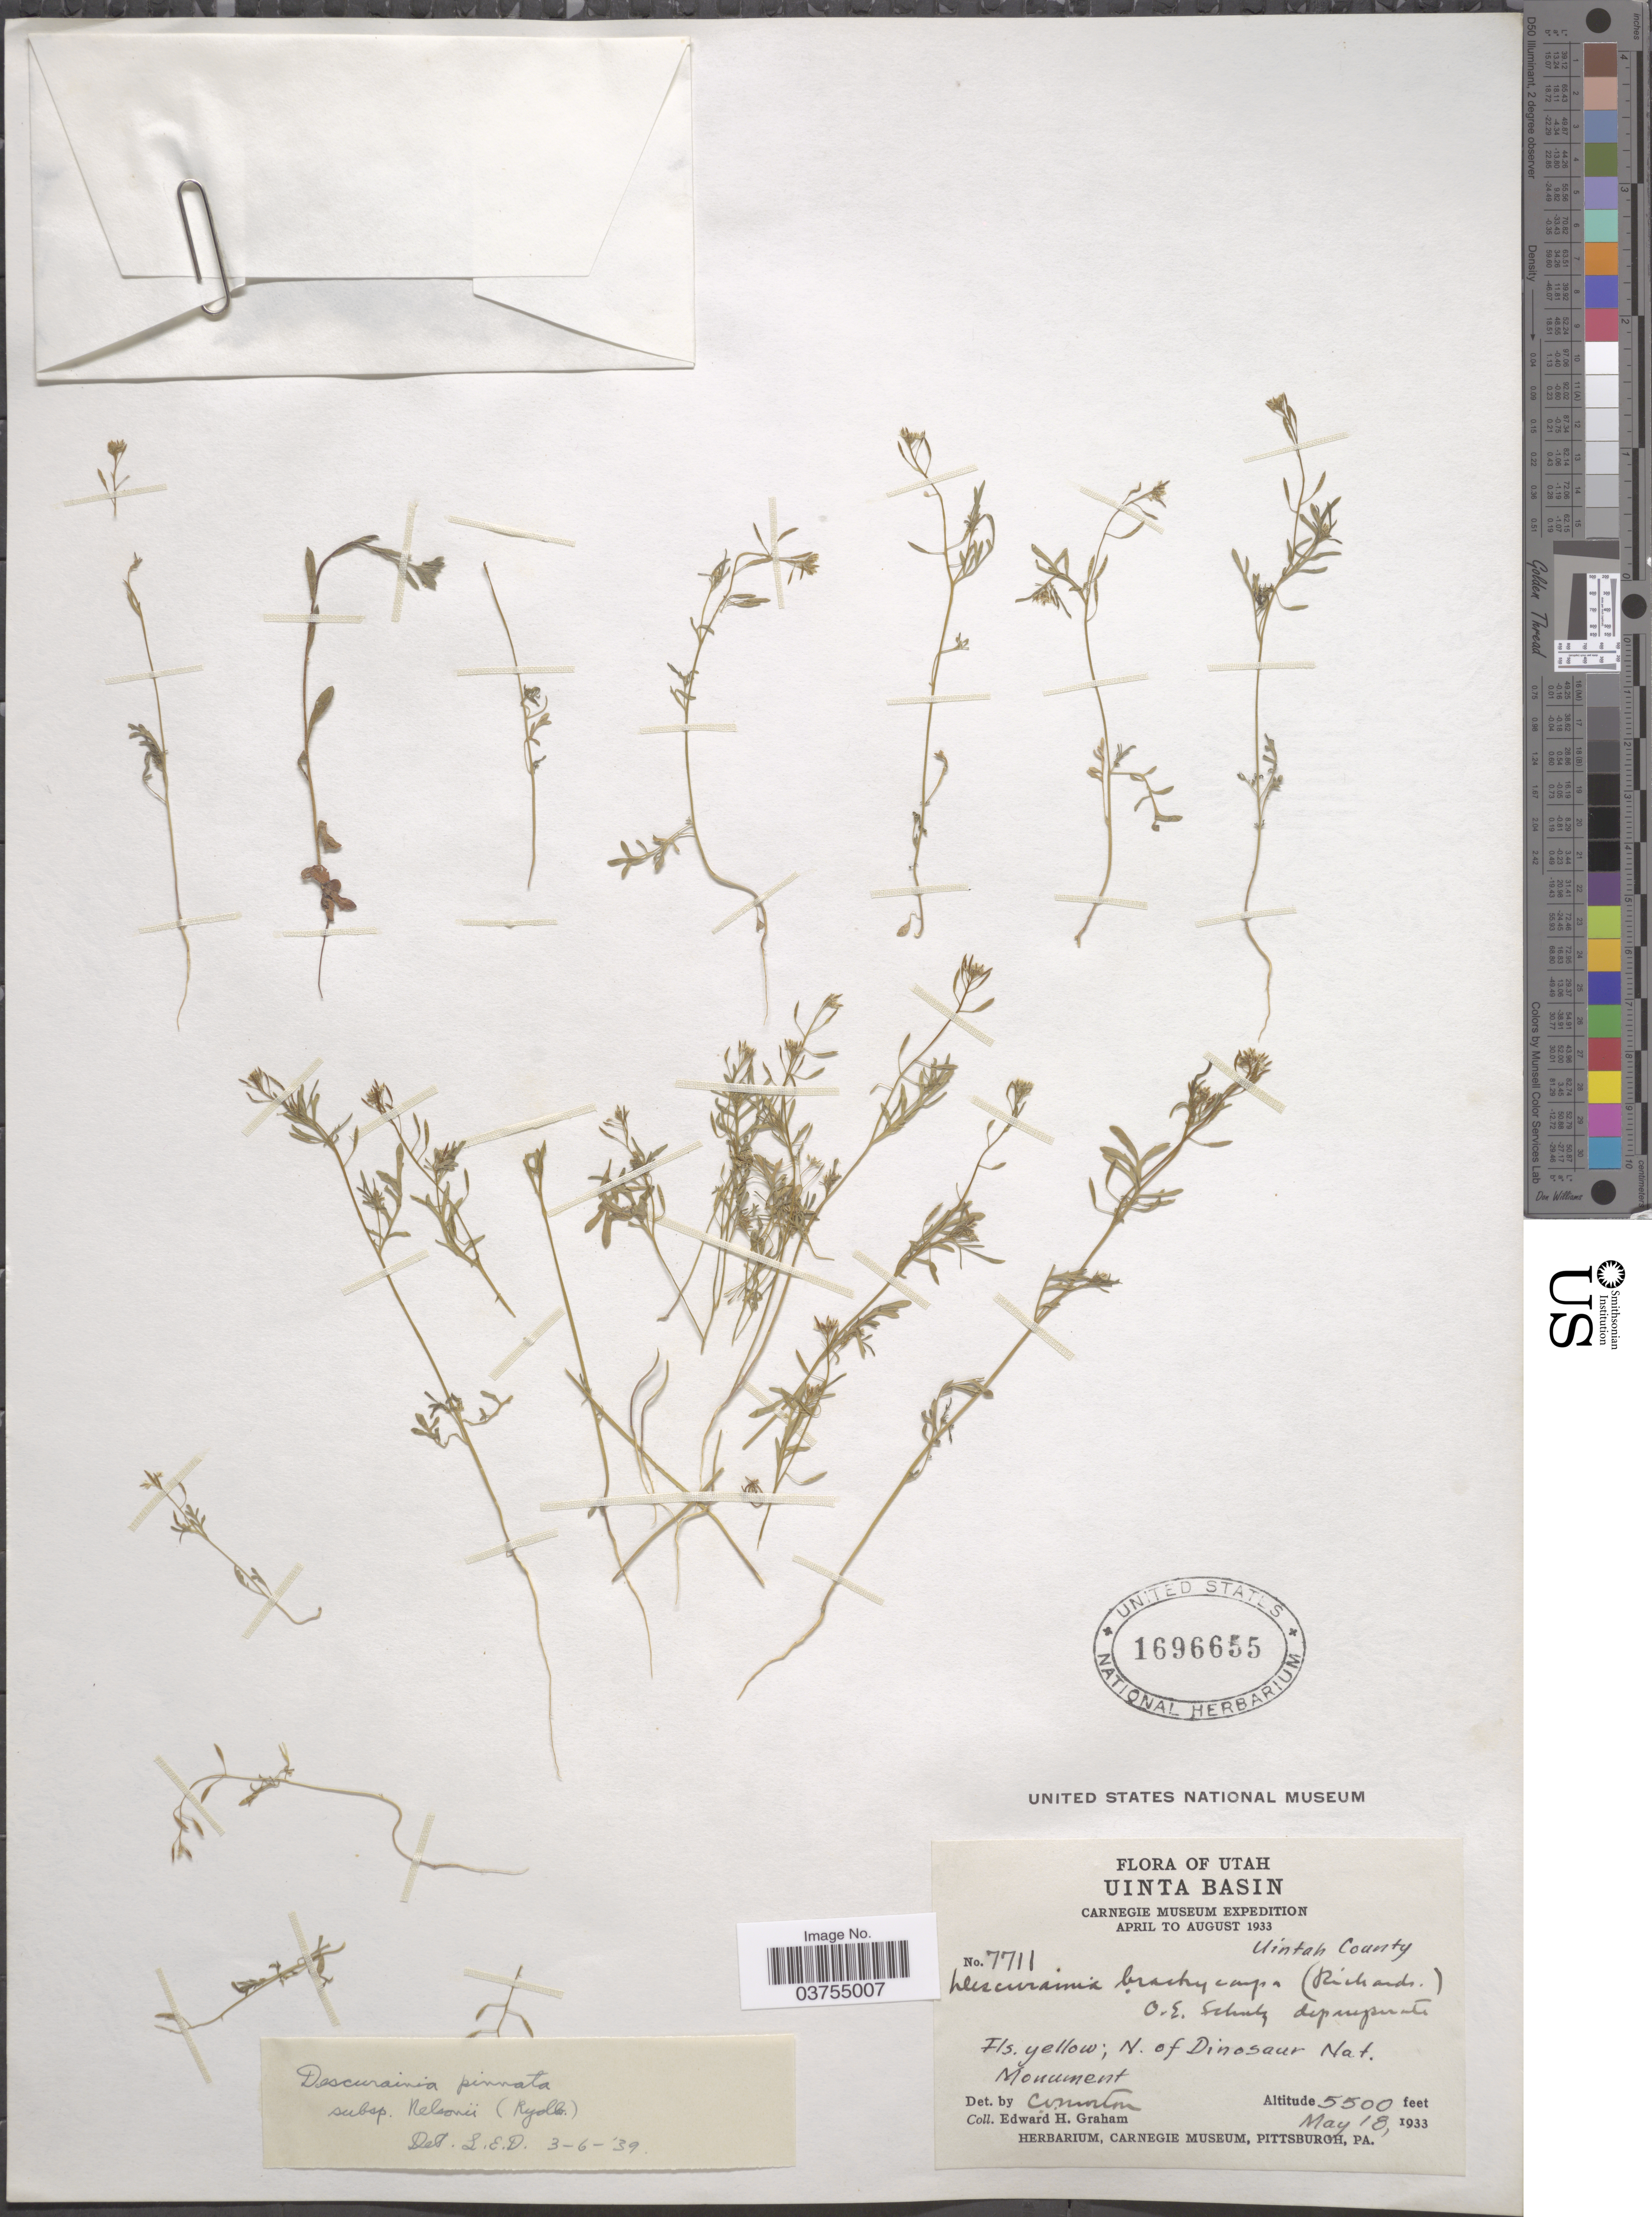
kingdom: Plantae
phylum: Tracheophyta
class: Magnoliopsida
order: Brassicales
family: Brassicaceae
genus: Descurainia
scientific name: Descurainia pinnata subsp. nelsonii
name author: (Rydb.) M. Peck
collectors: E. H. Graham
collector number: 7711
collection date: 1933-05-18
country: United States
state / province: Utah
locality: Uinta Basin. Uintah County. N. of Dinosaur Nat. Monument.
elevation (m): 1676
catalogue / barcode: US 1696655